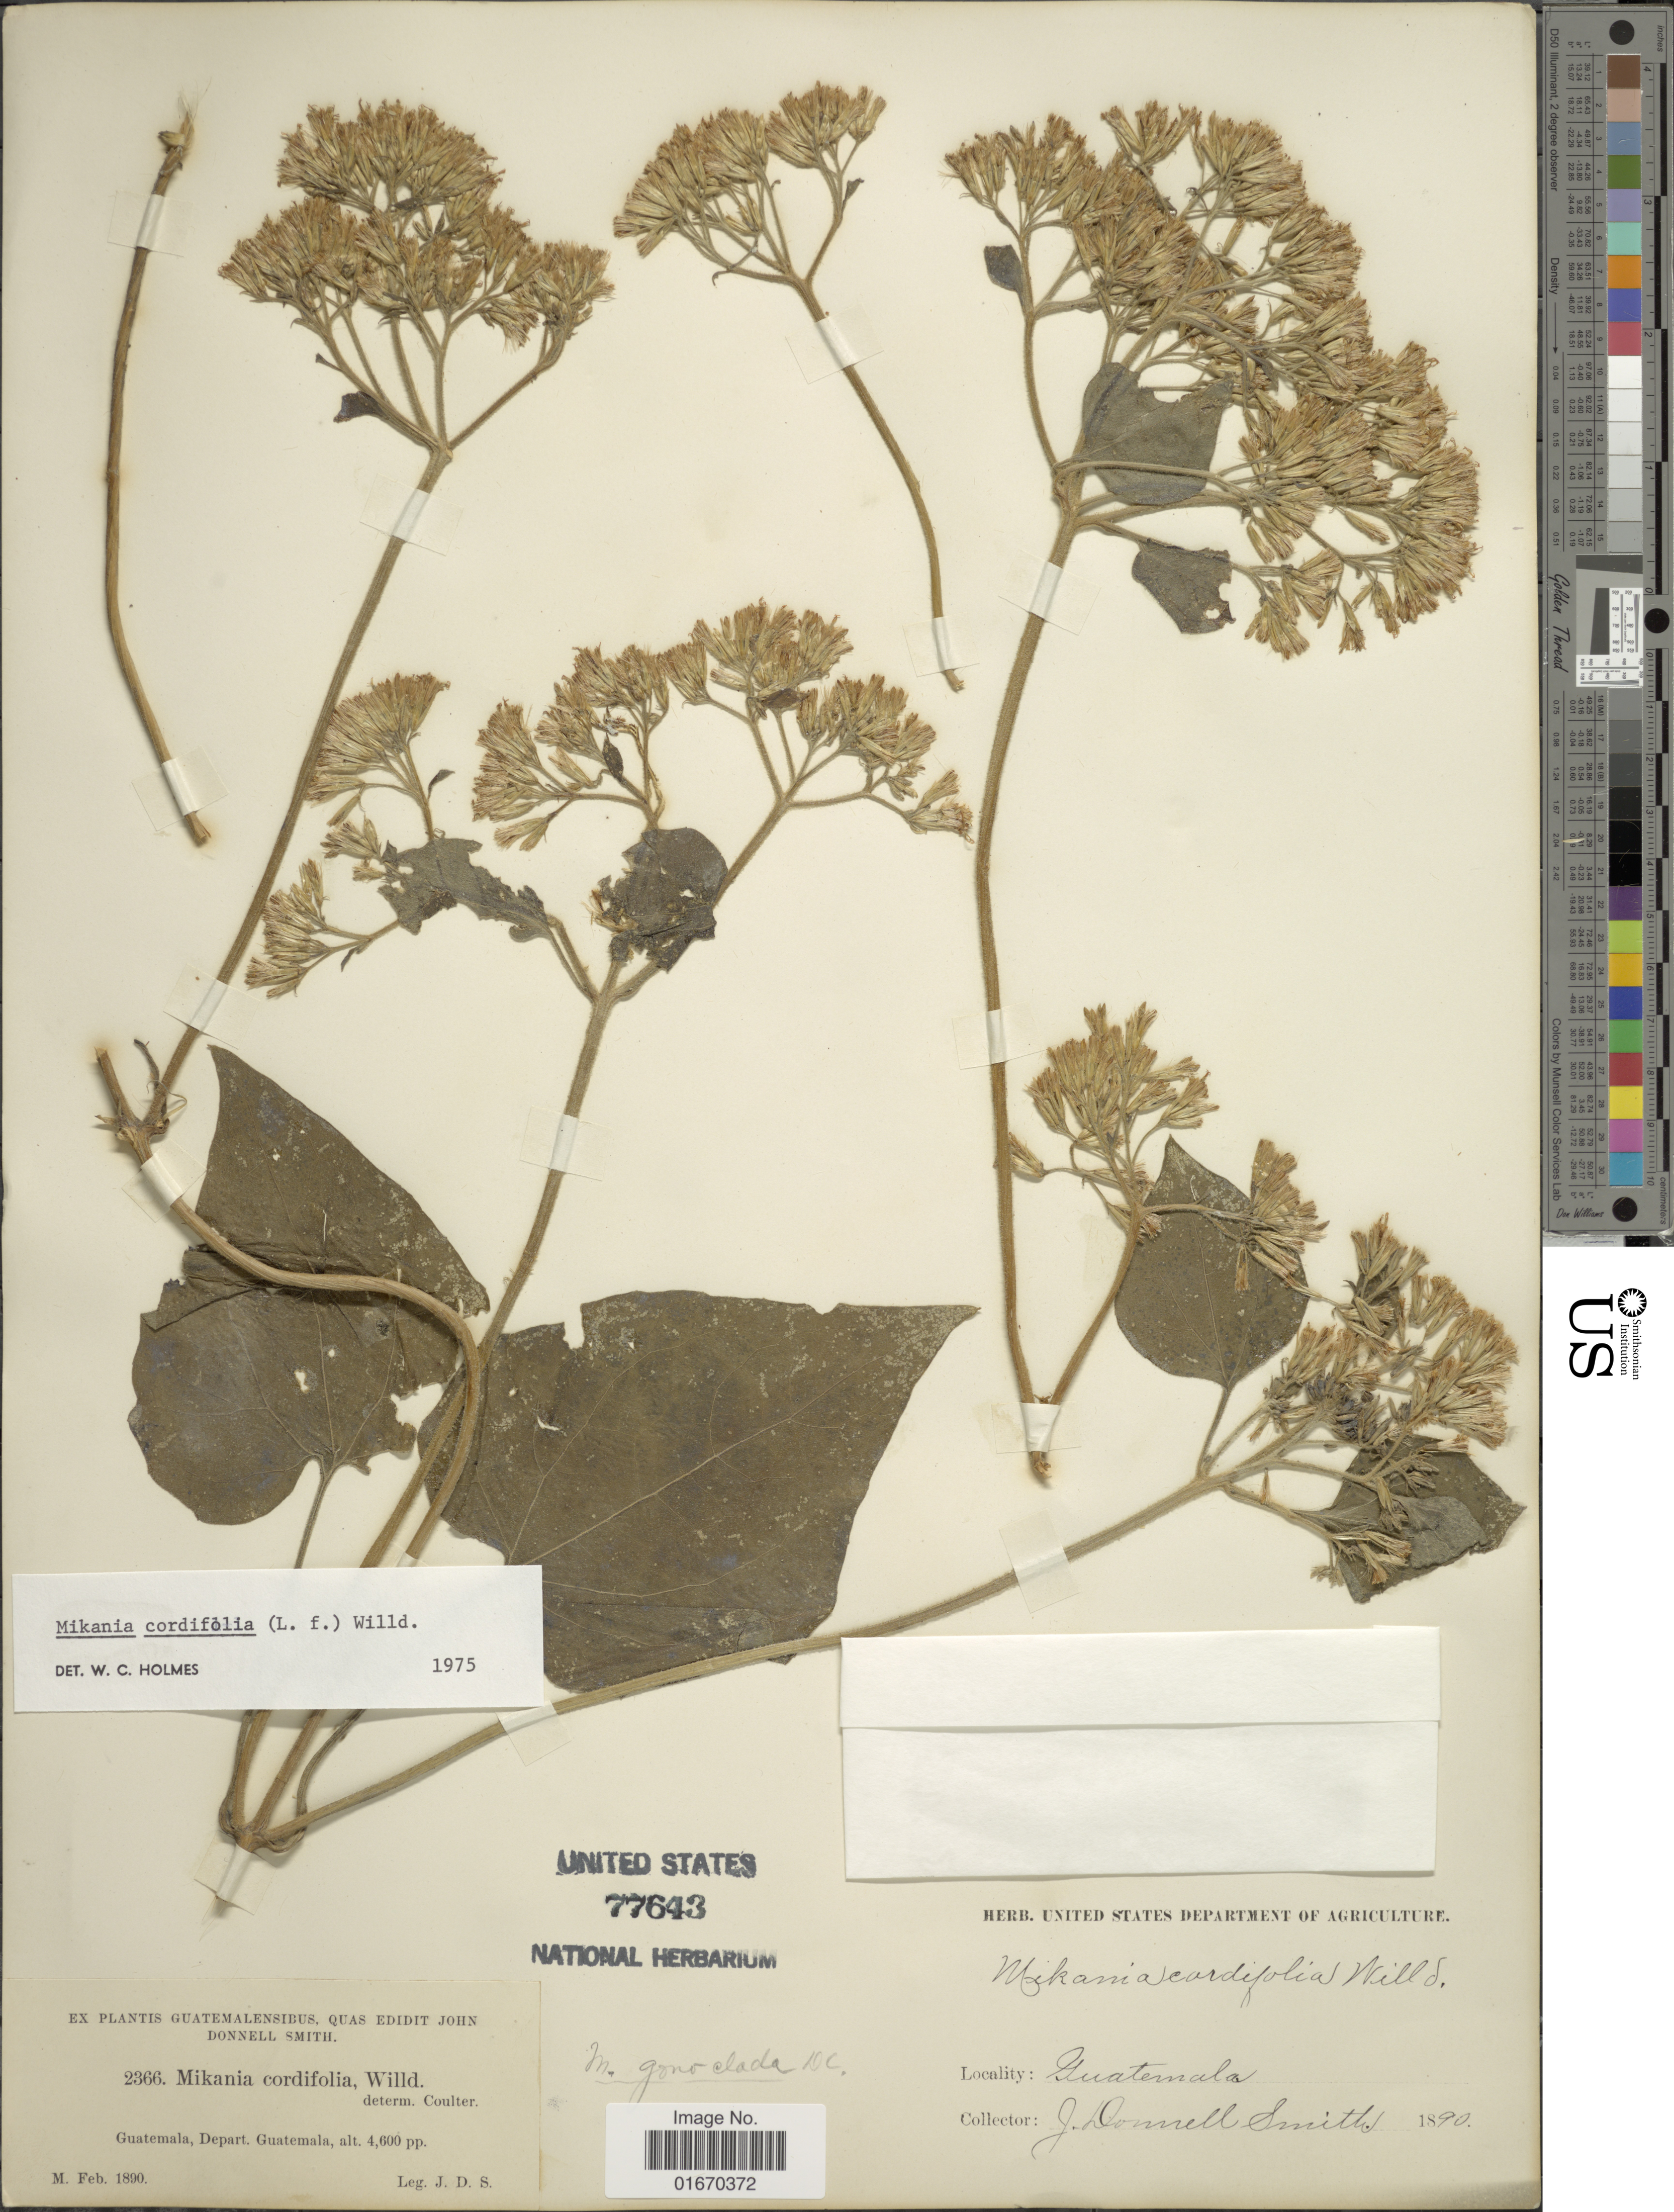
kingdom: Plantae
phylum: Tracheophyta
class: Magnoliopsida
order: Asterales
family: Asteraceae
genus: Mikania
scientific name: Mikania cordifolia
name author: Kunth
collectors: J. Donnell Smith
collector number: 2366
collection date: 1890-02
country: Guatemala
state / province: Guatemala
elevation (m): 1402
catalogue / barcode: US 77643